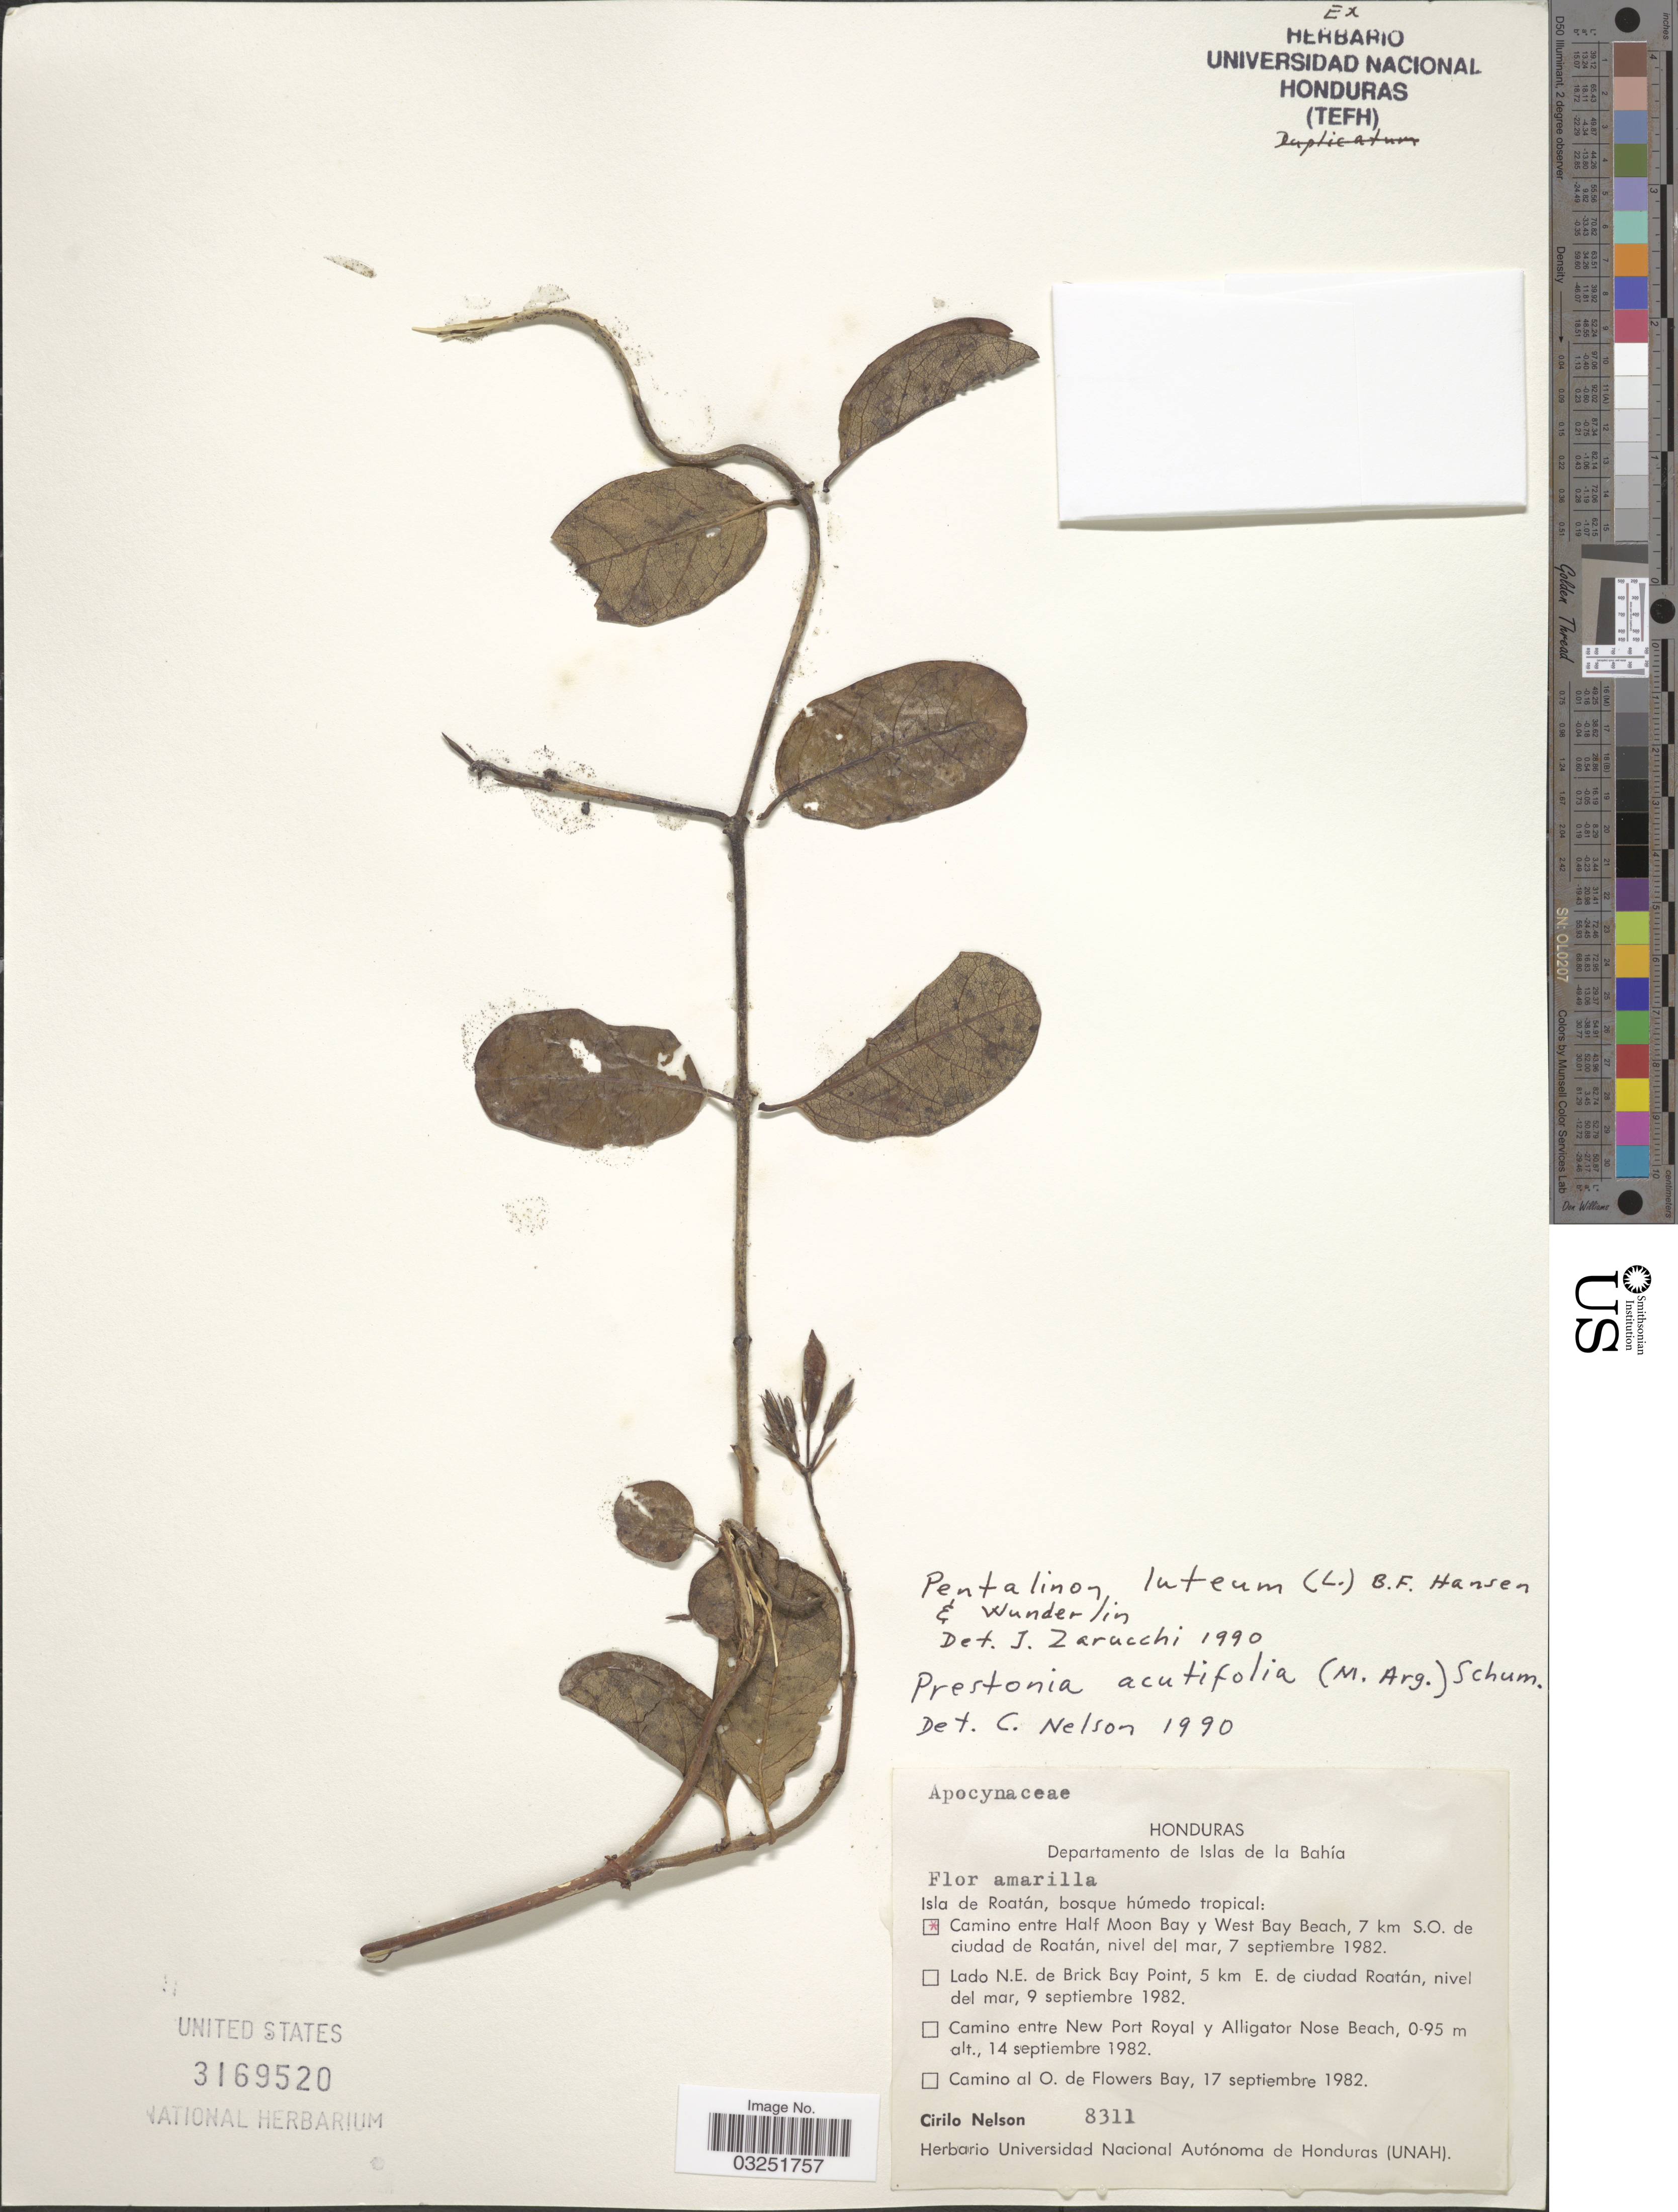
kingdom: Plantae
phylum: Tracheophyta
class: Magnoliopsida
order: Gentianales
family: Apocynaceae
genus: Prestonia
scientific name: Prestonia acutifolia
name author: (Benth. & Müll. Arg.) K. Schum.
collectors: C. Nelson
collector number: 8311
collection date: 1982-09-07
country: Honduras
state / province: Islas de la Bahía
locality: Departamento de Islas de la Bahía, Isla de Roatán, húmedo tropical: Camino entre Half Moon Bay y West Bay Beach, 7 km S.O. de ciudad de Roatán.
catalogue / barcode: US 3169520